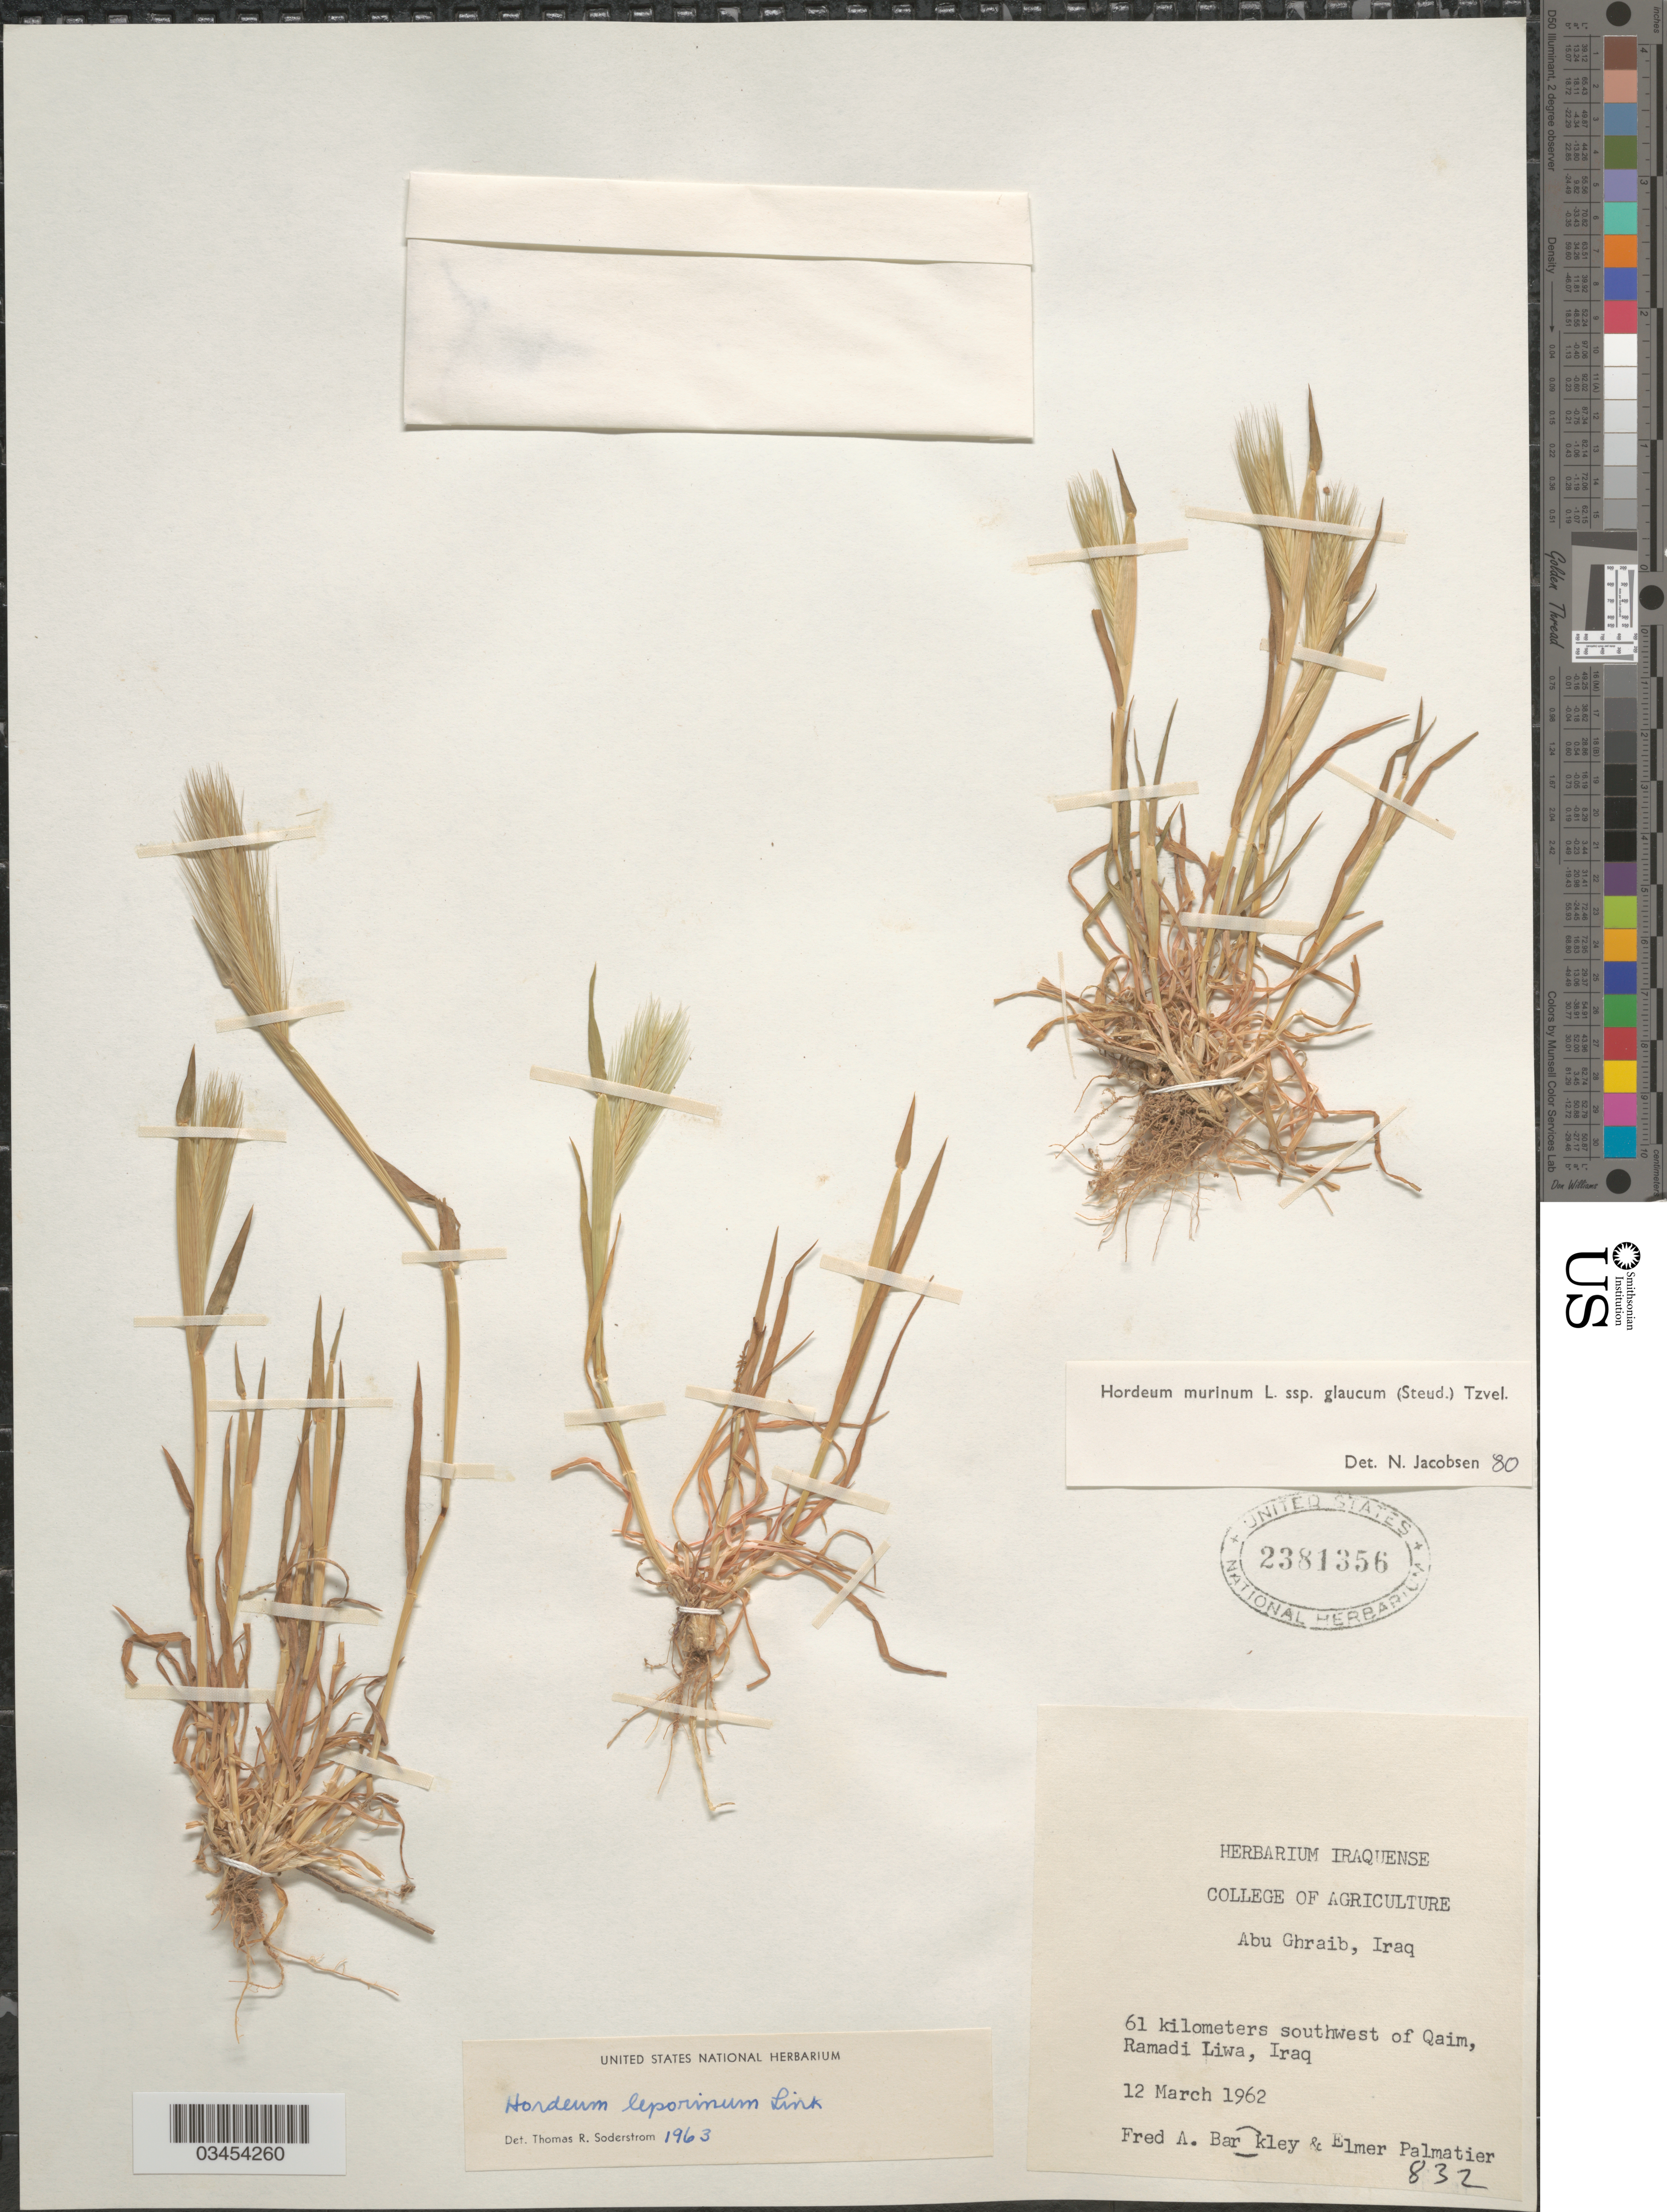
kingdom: Plantae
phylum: Tracheophyta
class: Liliopsida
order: Poales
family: Poaceae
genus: Hordeum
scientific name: Hordeum murinum subsp. glaucum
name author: (Steud.) Tzvelev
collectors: F. A. Barkley & E. Palmatier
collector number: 832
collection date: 1962-03-12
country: Iraq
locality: Abu Ghraib. 61 kilometers southwest of Qaim, Ramadi Liwa.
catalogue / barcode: US 2381356